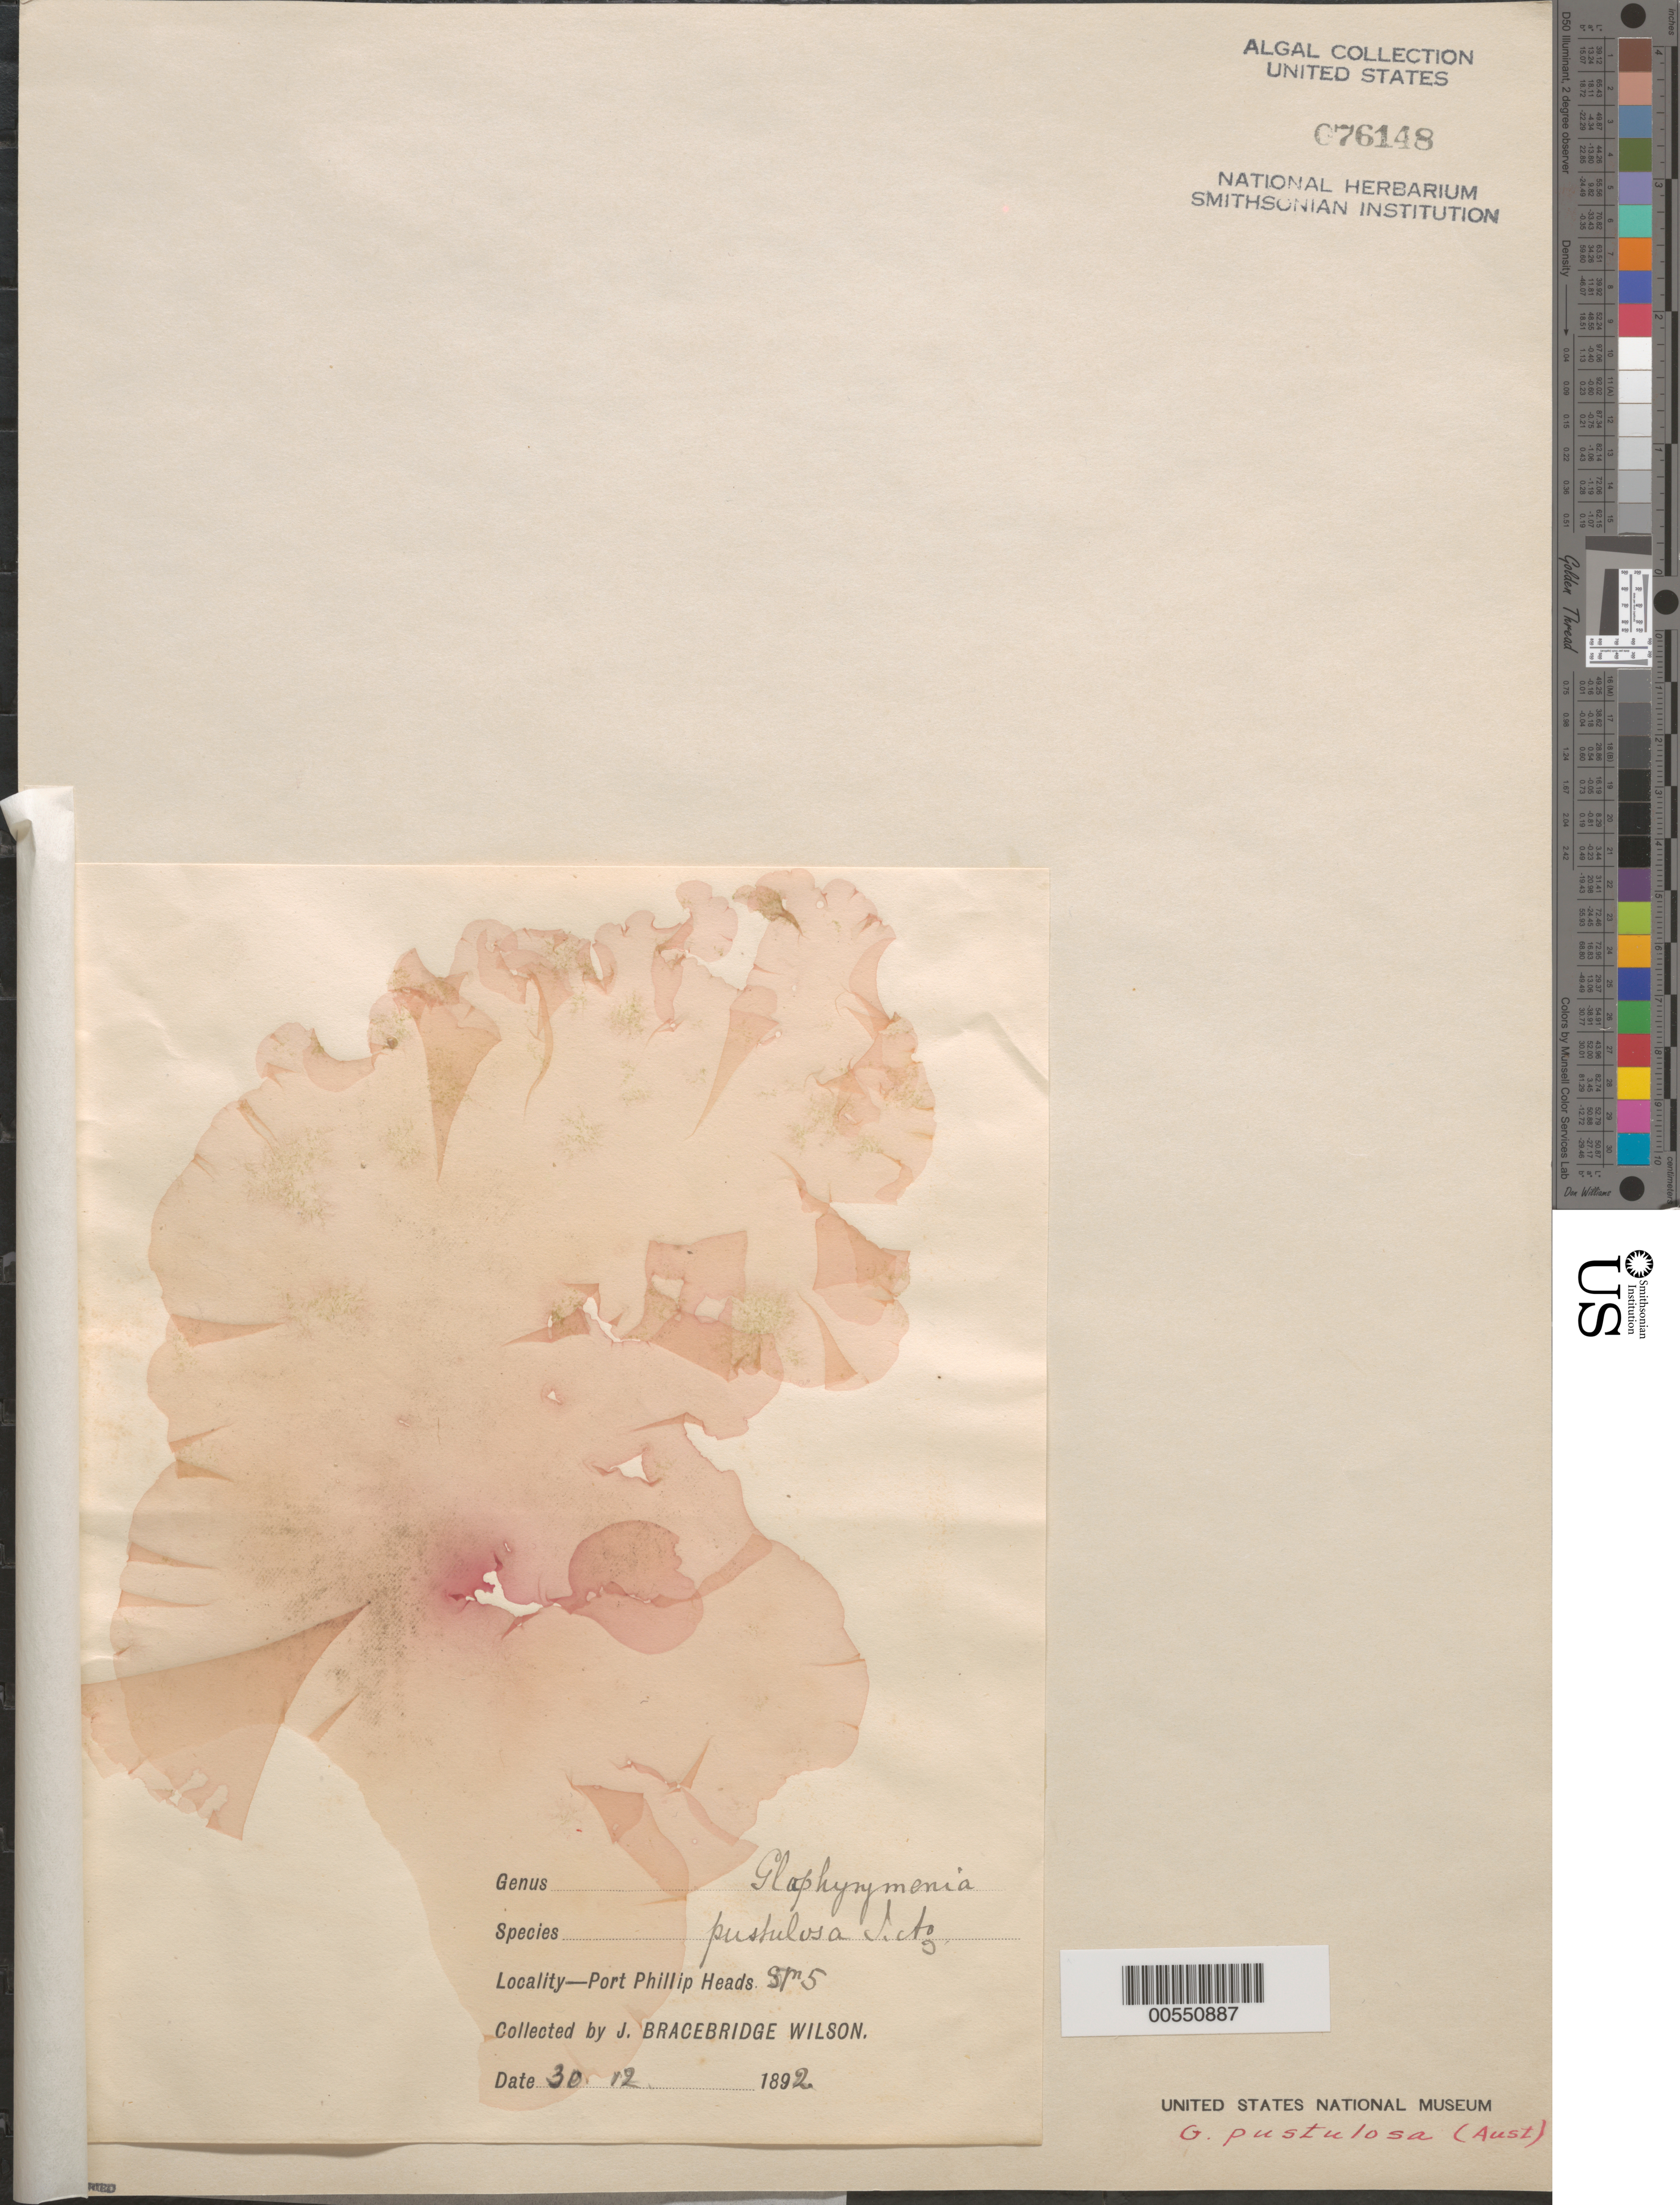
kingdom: Plantae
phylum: Rhodophyta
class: Florideophyceae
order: Gigartinales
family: Kallymeniaceae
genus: Glaphyrymenia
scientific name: Glaphyrymenia pustulosa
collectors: J. B. Wilson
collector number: Station 5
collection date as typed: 30 Dec 1892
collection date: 1892-12-30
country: Australia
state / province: Victoria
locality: Port Phillip Heads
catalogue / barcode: US 76148